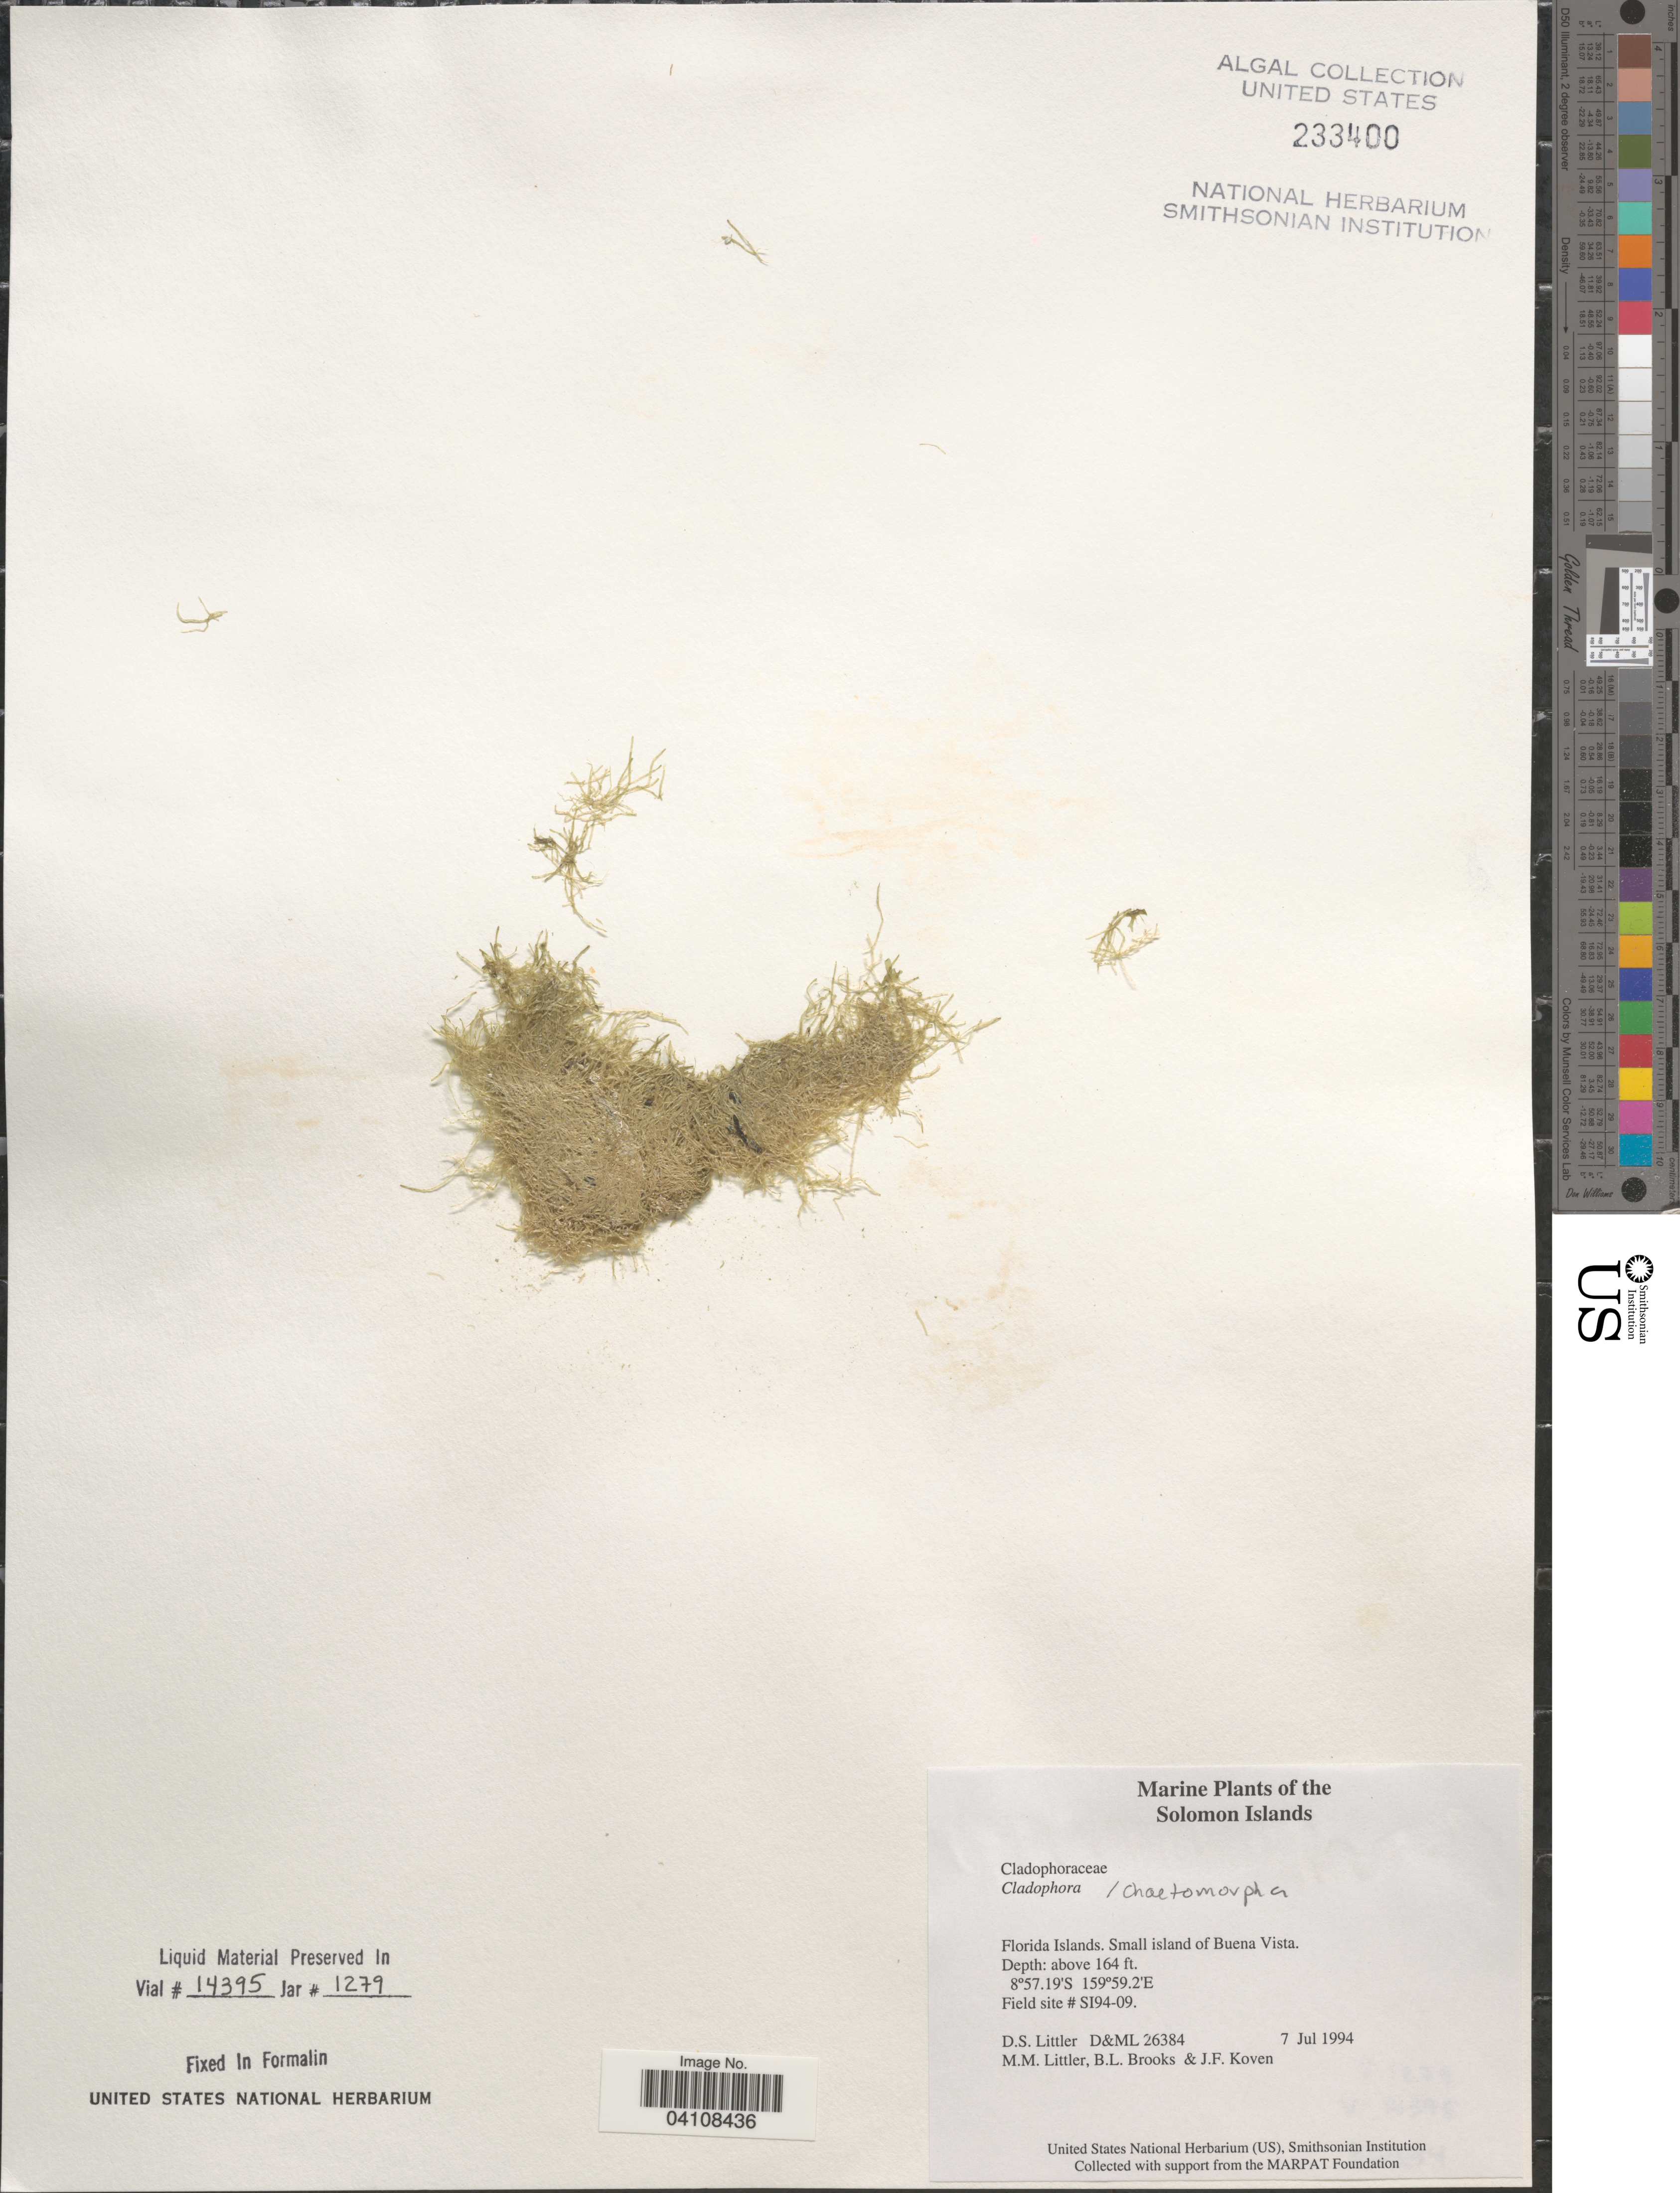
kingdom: Plantae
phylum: Chlorophyta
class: Ulvophyceae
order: Cladophorales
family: Cladophoraceae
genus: Cladophora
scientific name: Cladophora sp.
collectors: D. S. Littler, B. Brooks & J. Koven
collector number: D&ML26384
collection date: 1994-07-07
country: Solomon Islands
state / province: Solomon Islands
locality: Florida Islands. Small island of Buena Vista. Field site # SI94-09.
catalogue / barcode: US 233400